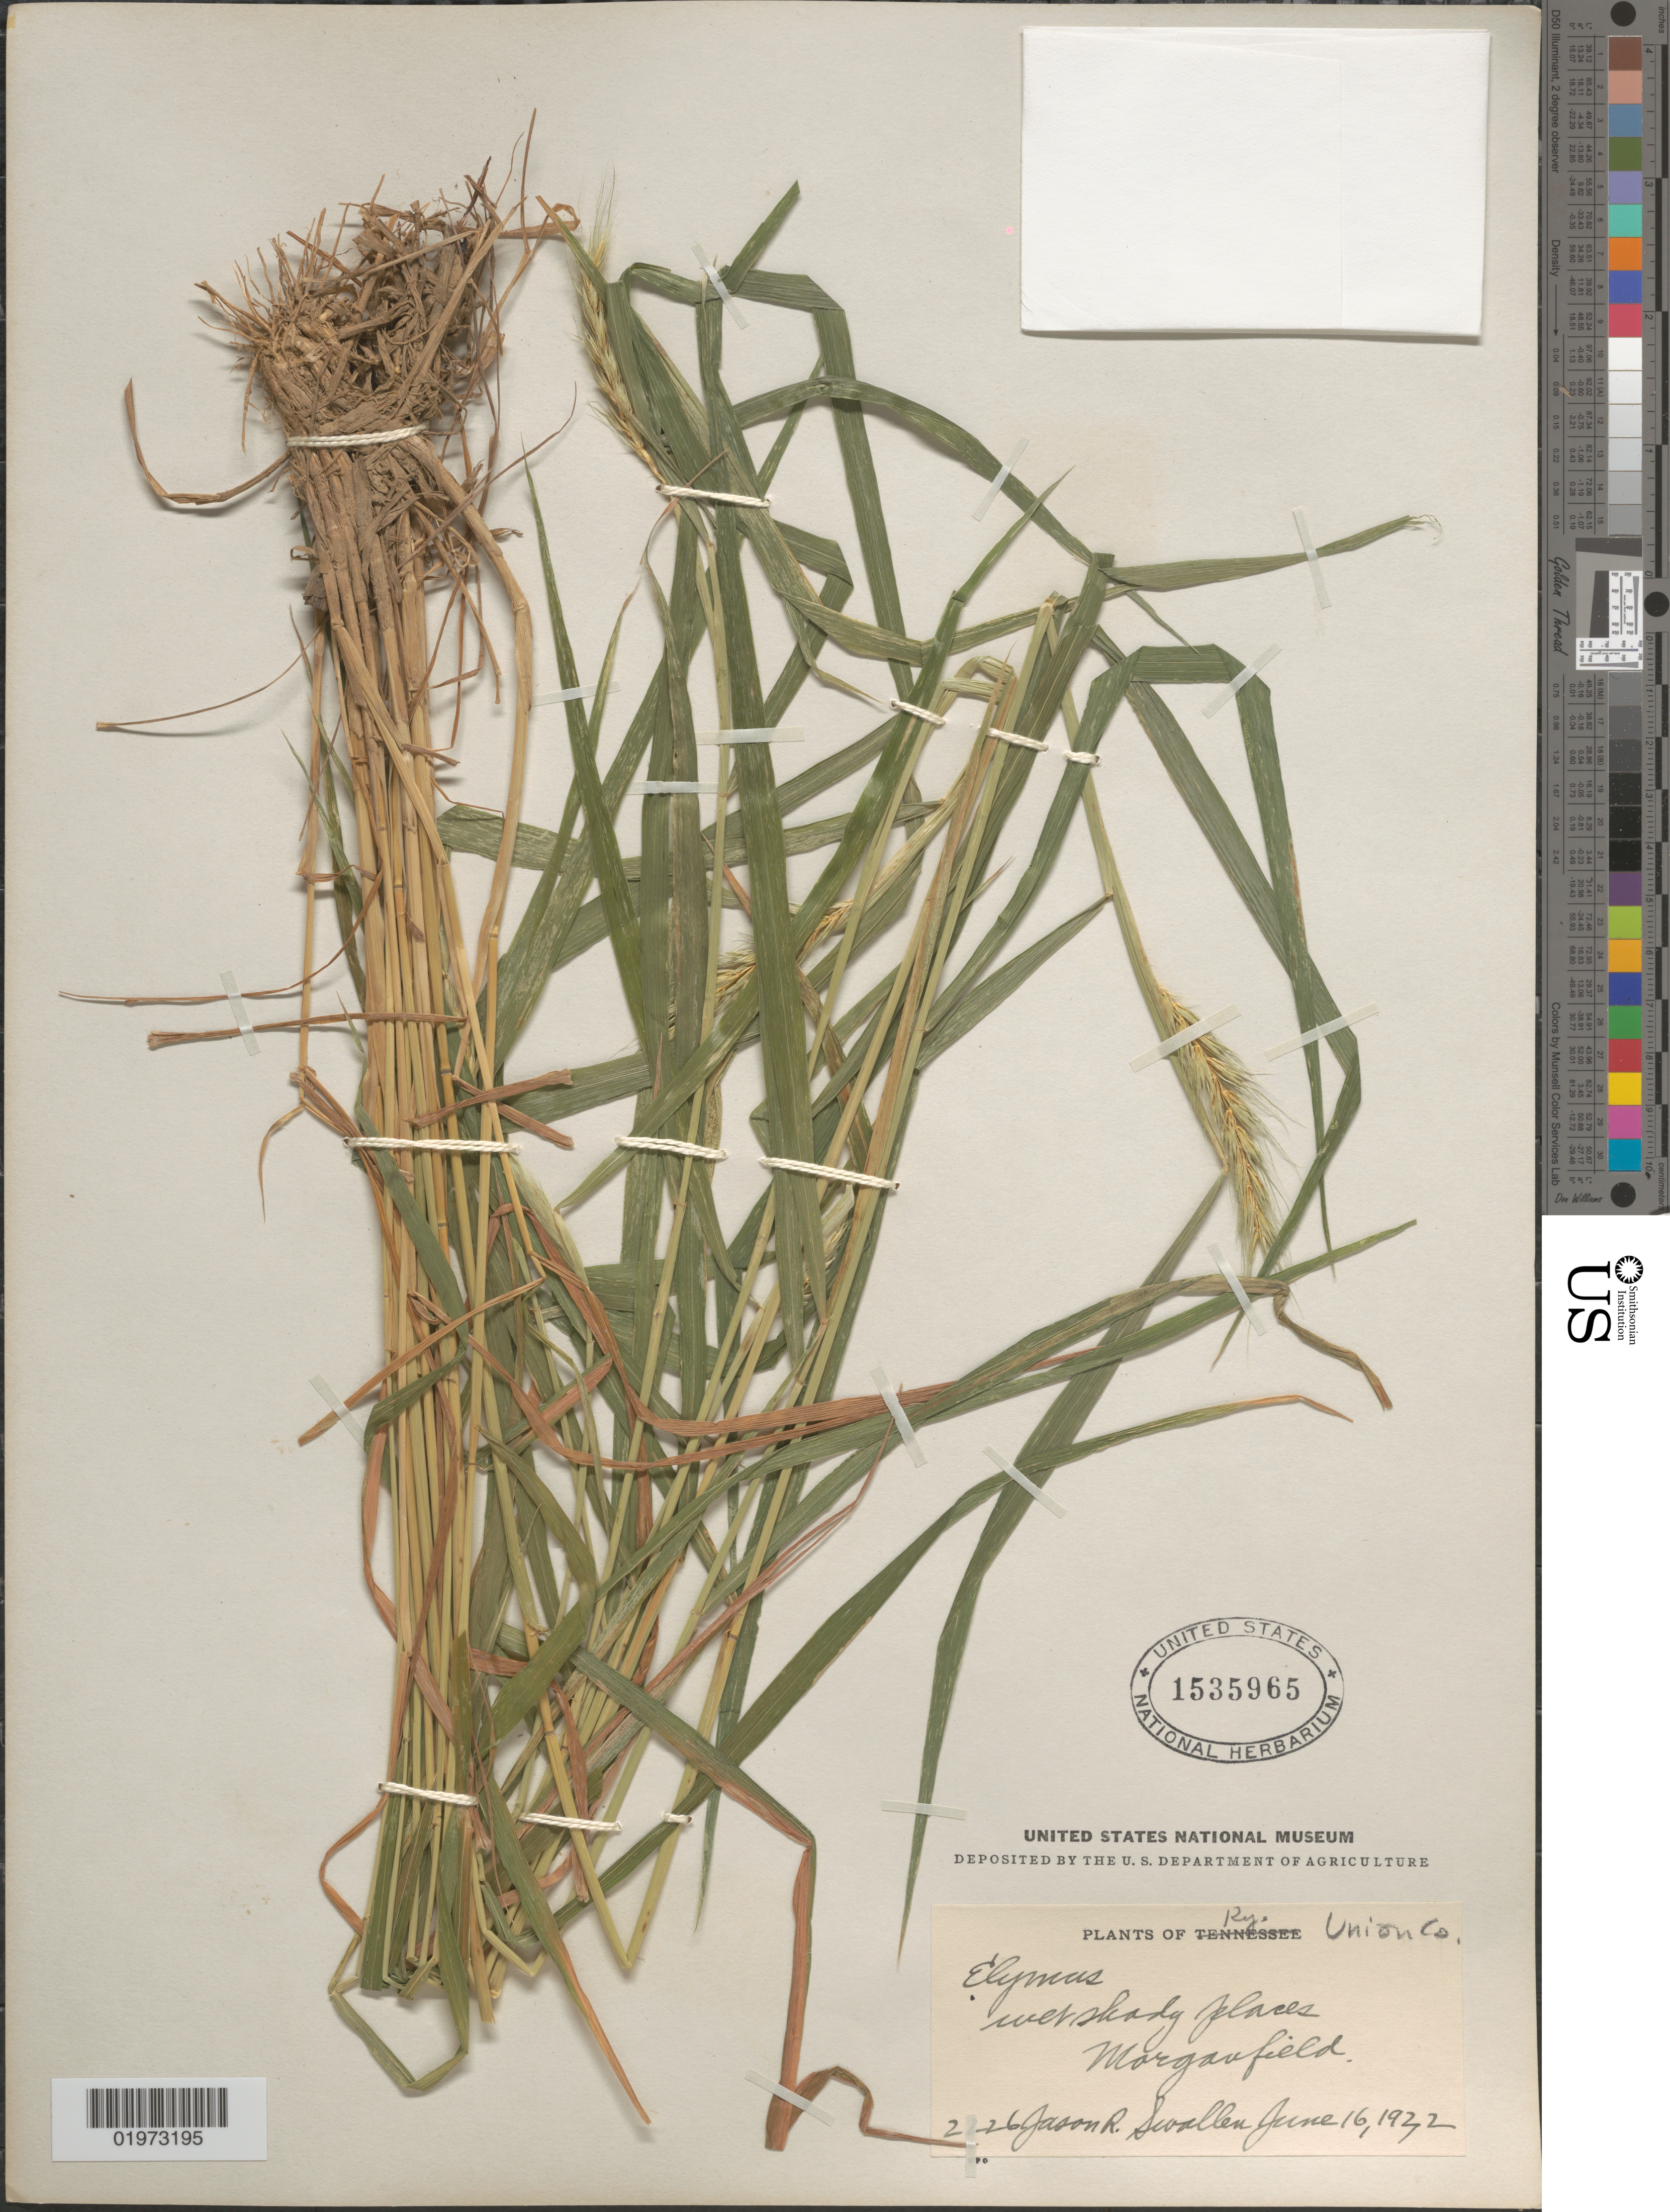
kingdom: Plantae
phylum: Tracheophyta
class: Liliopsida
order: Poales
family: Poaceae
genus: Elymus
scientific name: Elymus virginicus var. virginicus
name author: L.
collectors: J. R. Swallen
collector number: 2226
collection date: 1922-06-16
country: United States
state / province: Kentucky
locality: Union Co. Wet shady places. Morganfield.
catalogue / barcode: US 1535965